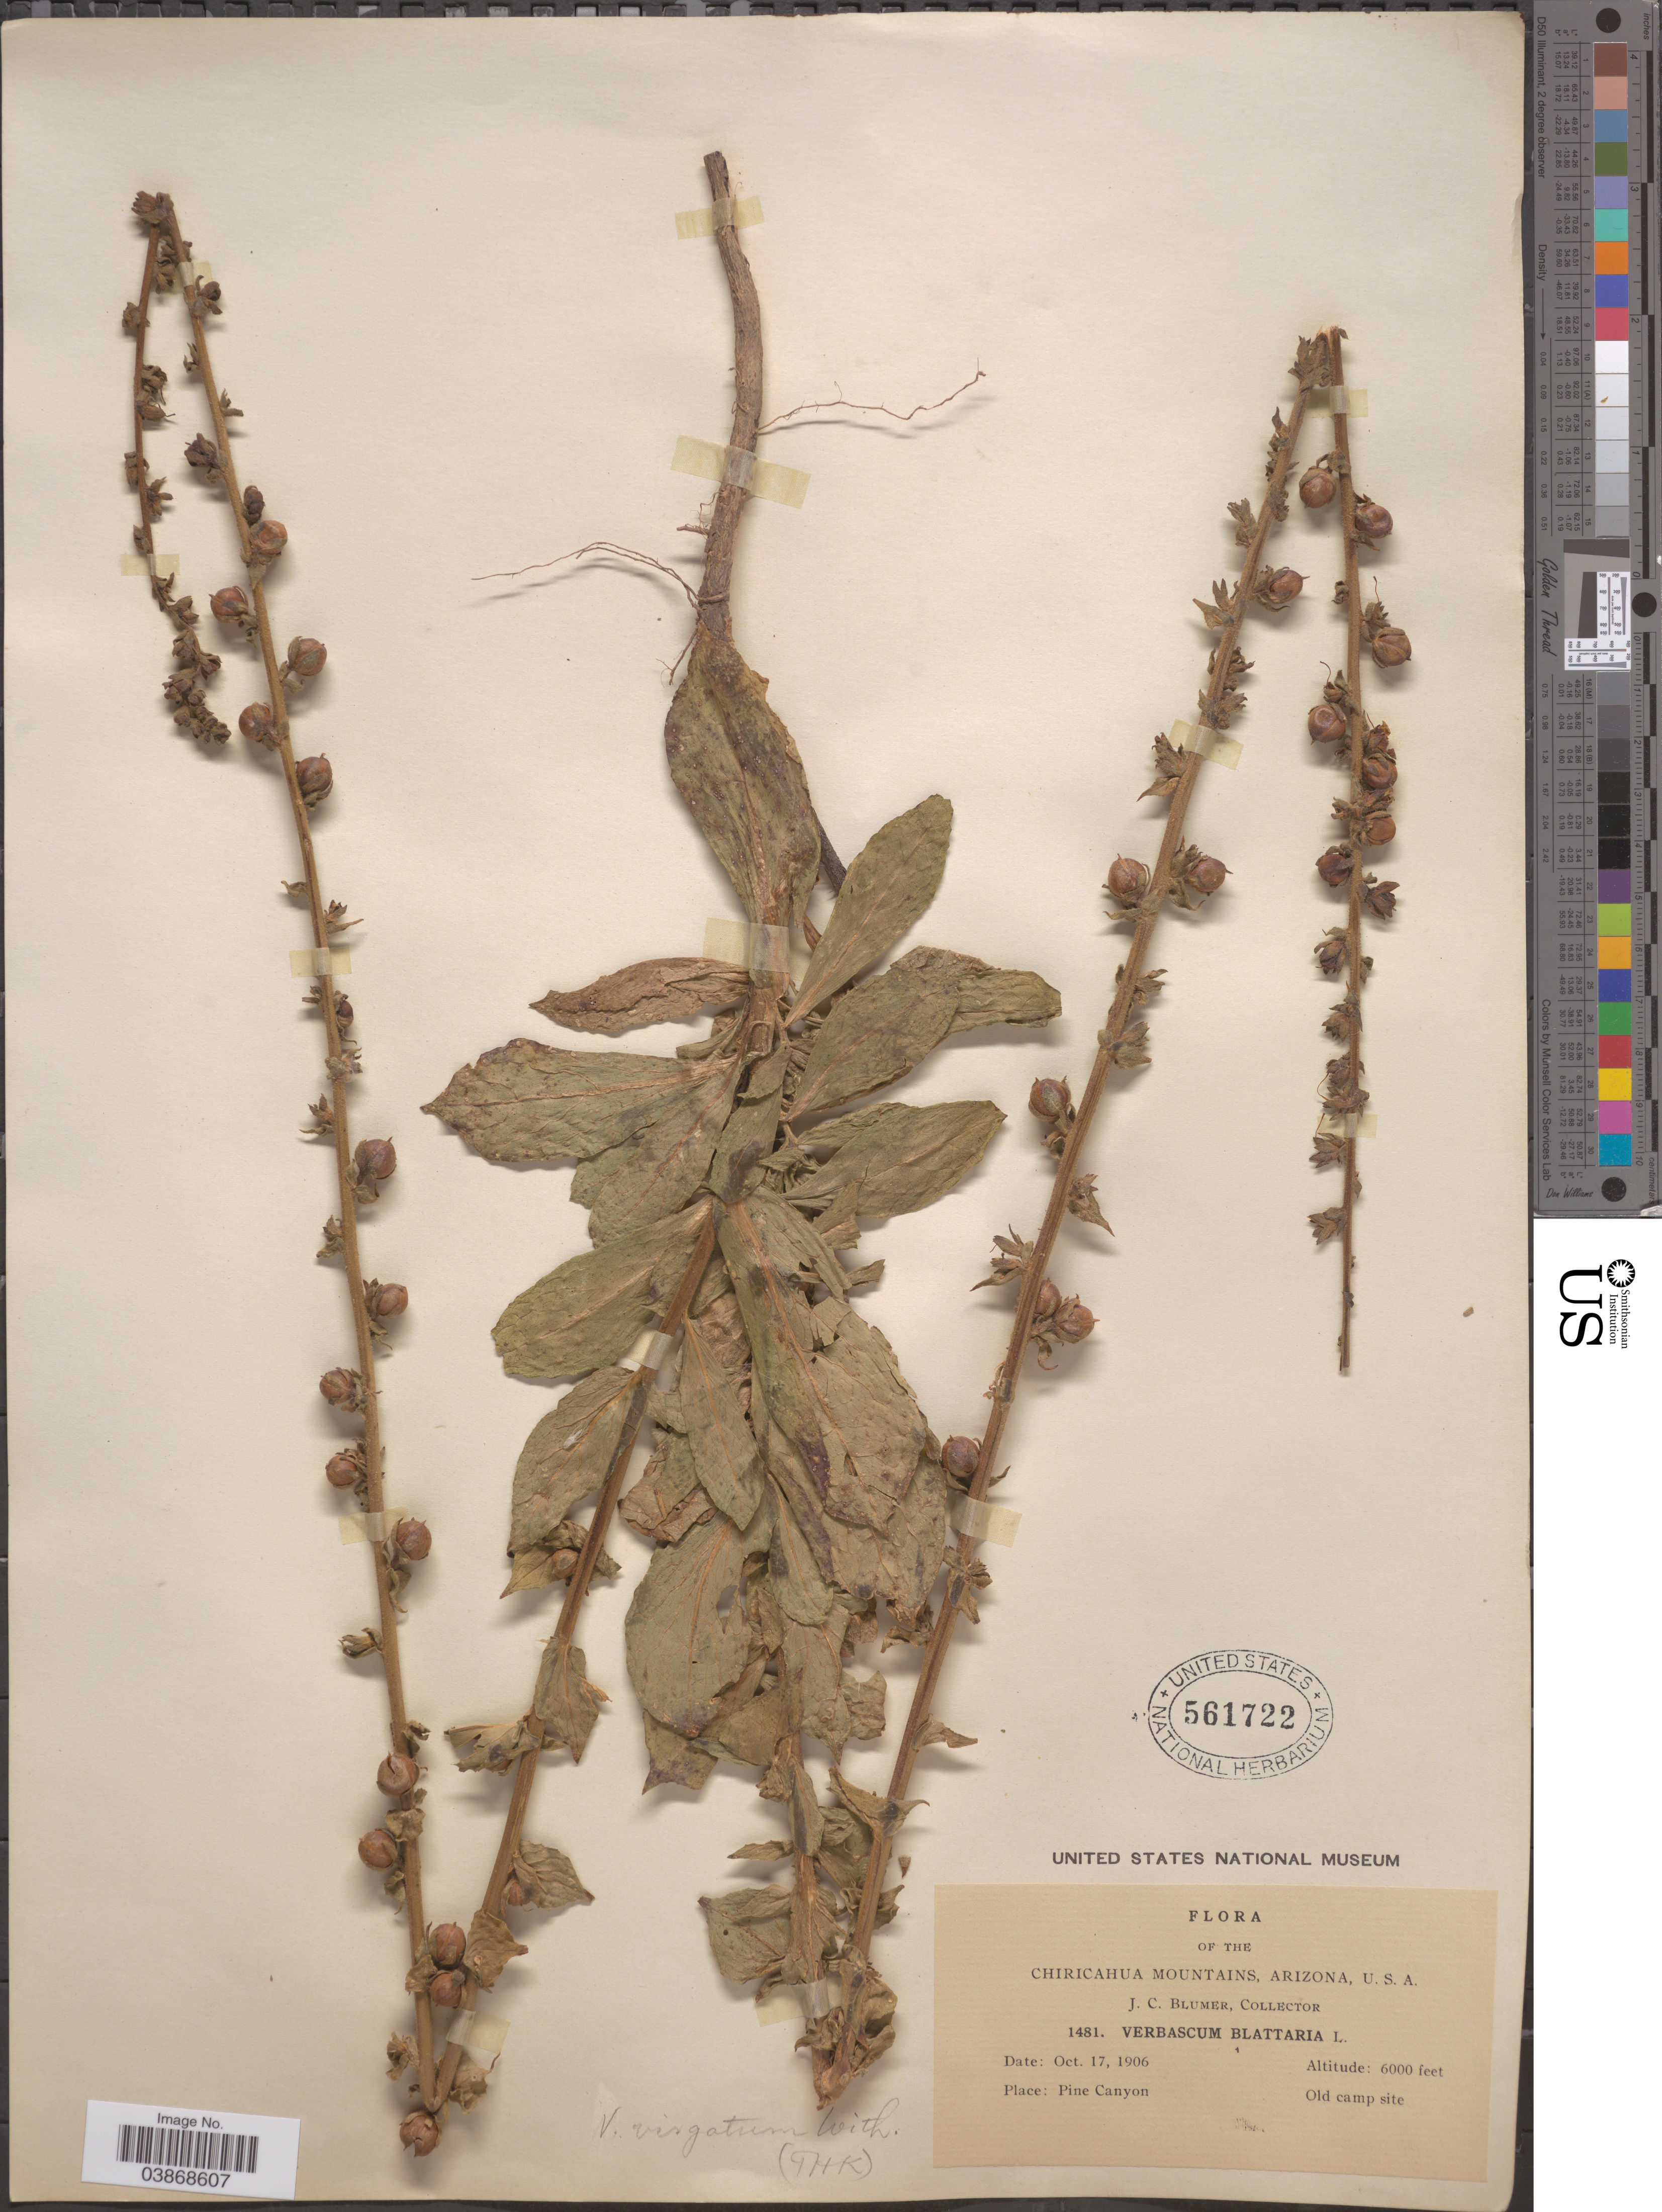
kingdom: Plantae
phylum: Tracheophyta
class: Magnoliopsida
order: Lamiales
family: Scrophulariaceae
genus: Verbascum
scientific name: Verbascum thapsus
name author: L.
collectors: J. C. Blumer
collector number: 1481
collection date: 1906-10-17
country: United States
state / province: Arizona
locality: Chiricahua Mountains. Pine Canyon.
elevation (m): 1829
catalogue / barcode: US 561722